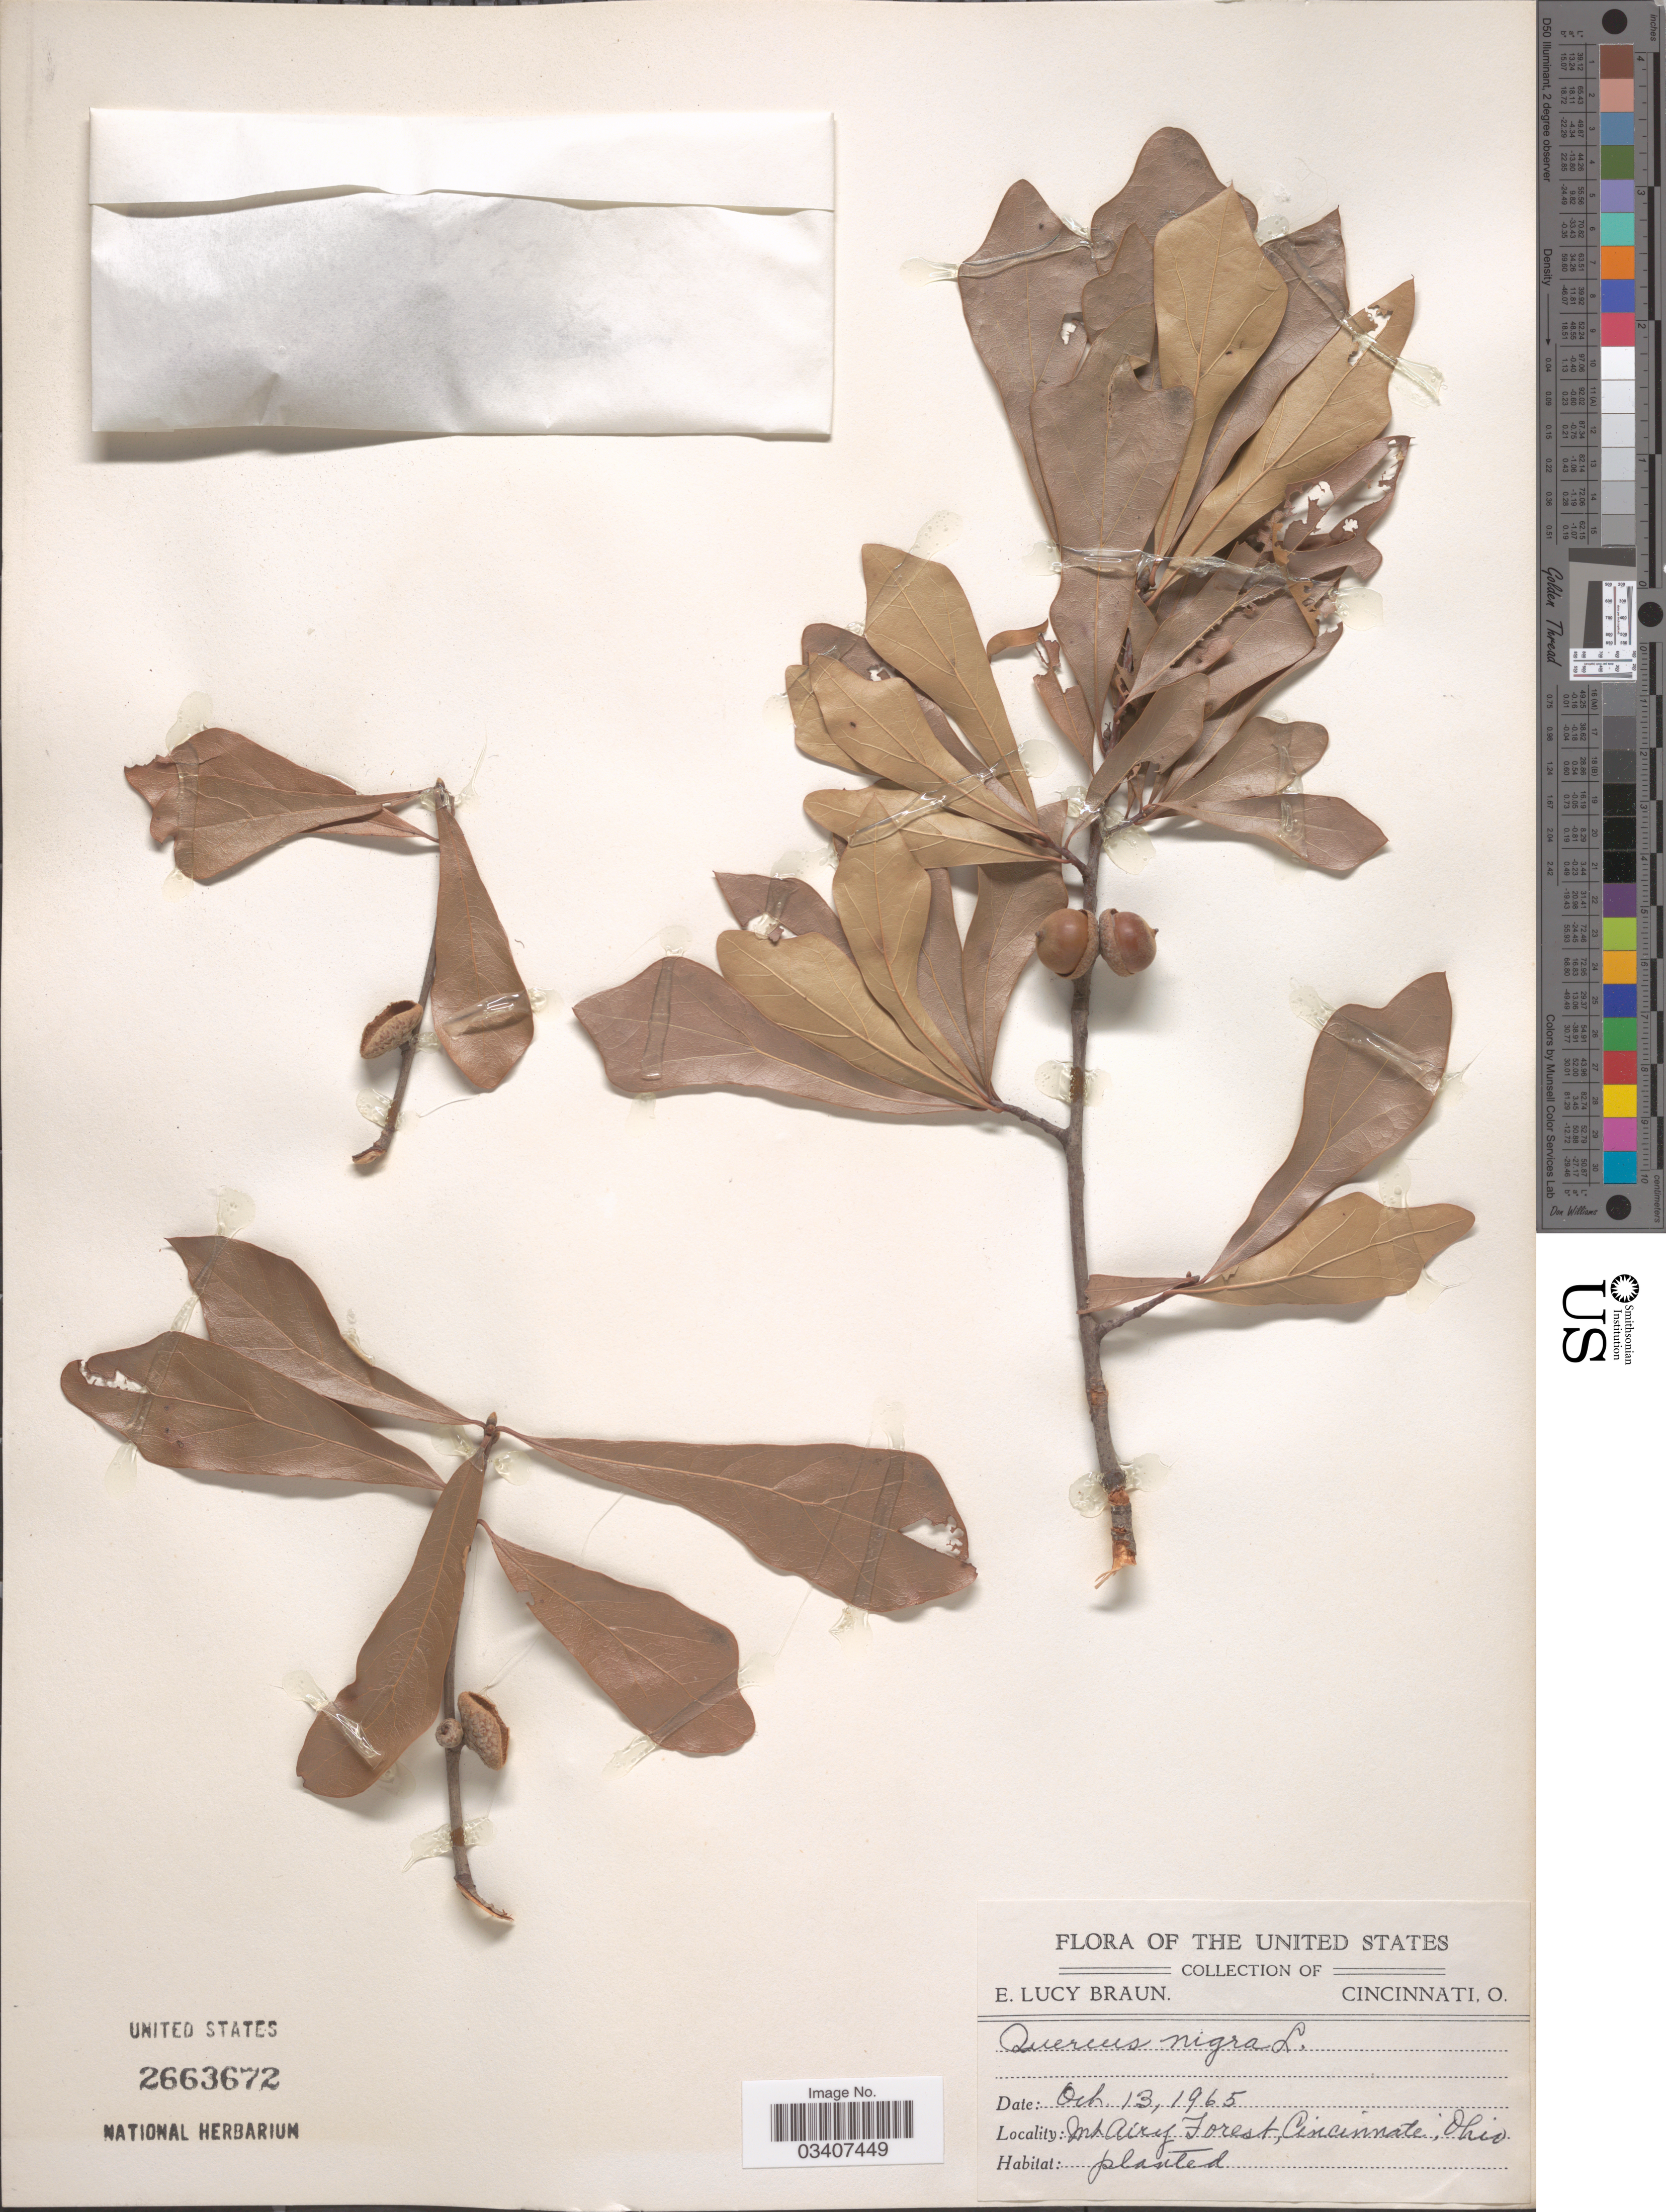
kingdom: Plantae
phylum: Tracheophyta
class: Magnoliopsida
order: Fagales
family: Fagaceae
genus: Quercus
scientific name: Quercus nigra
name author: L.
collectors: E. L. Braun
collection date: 1965-10-13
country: United States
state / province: Ohio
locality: Mt Airy Forest, Cincinnati.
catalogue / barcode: US 2663672